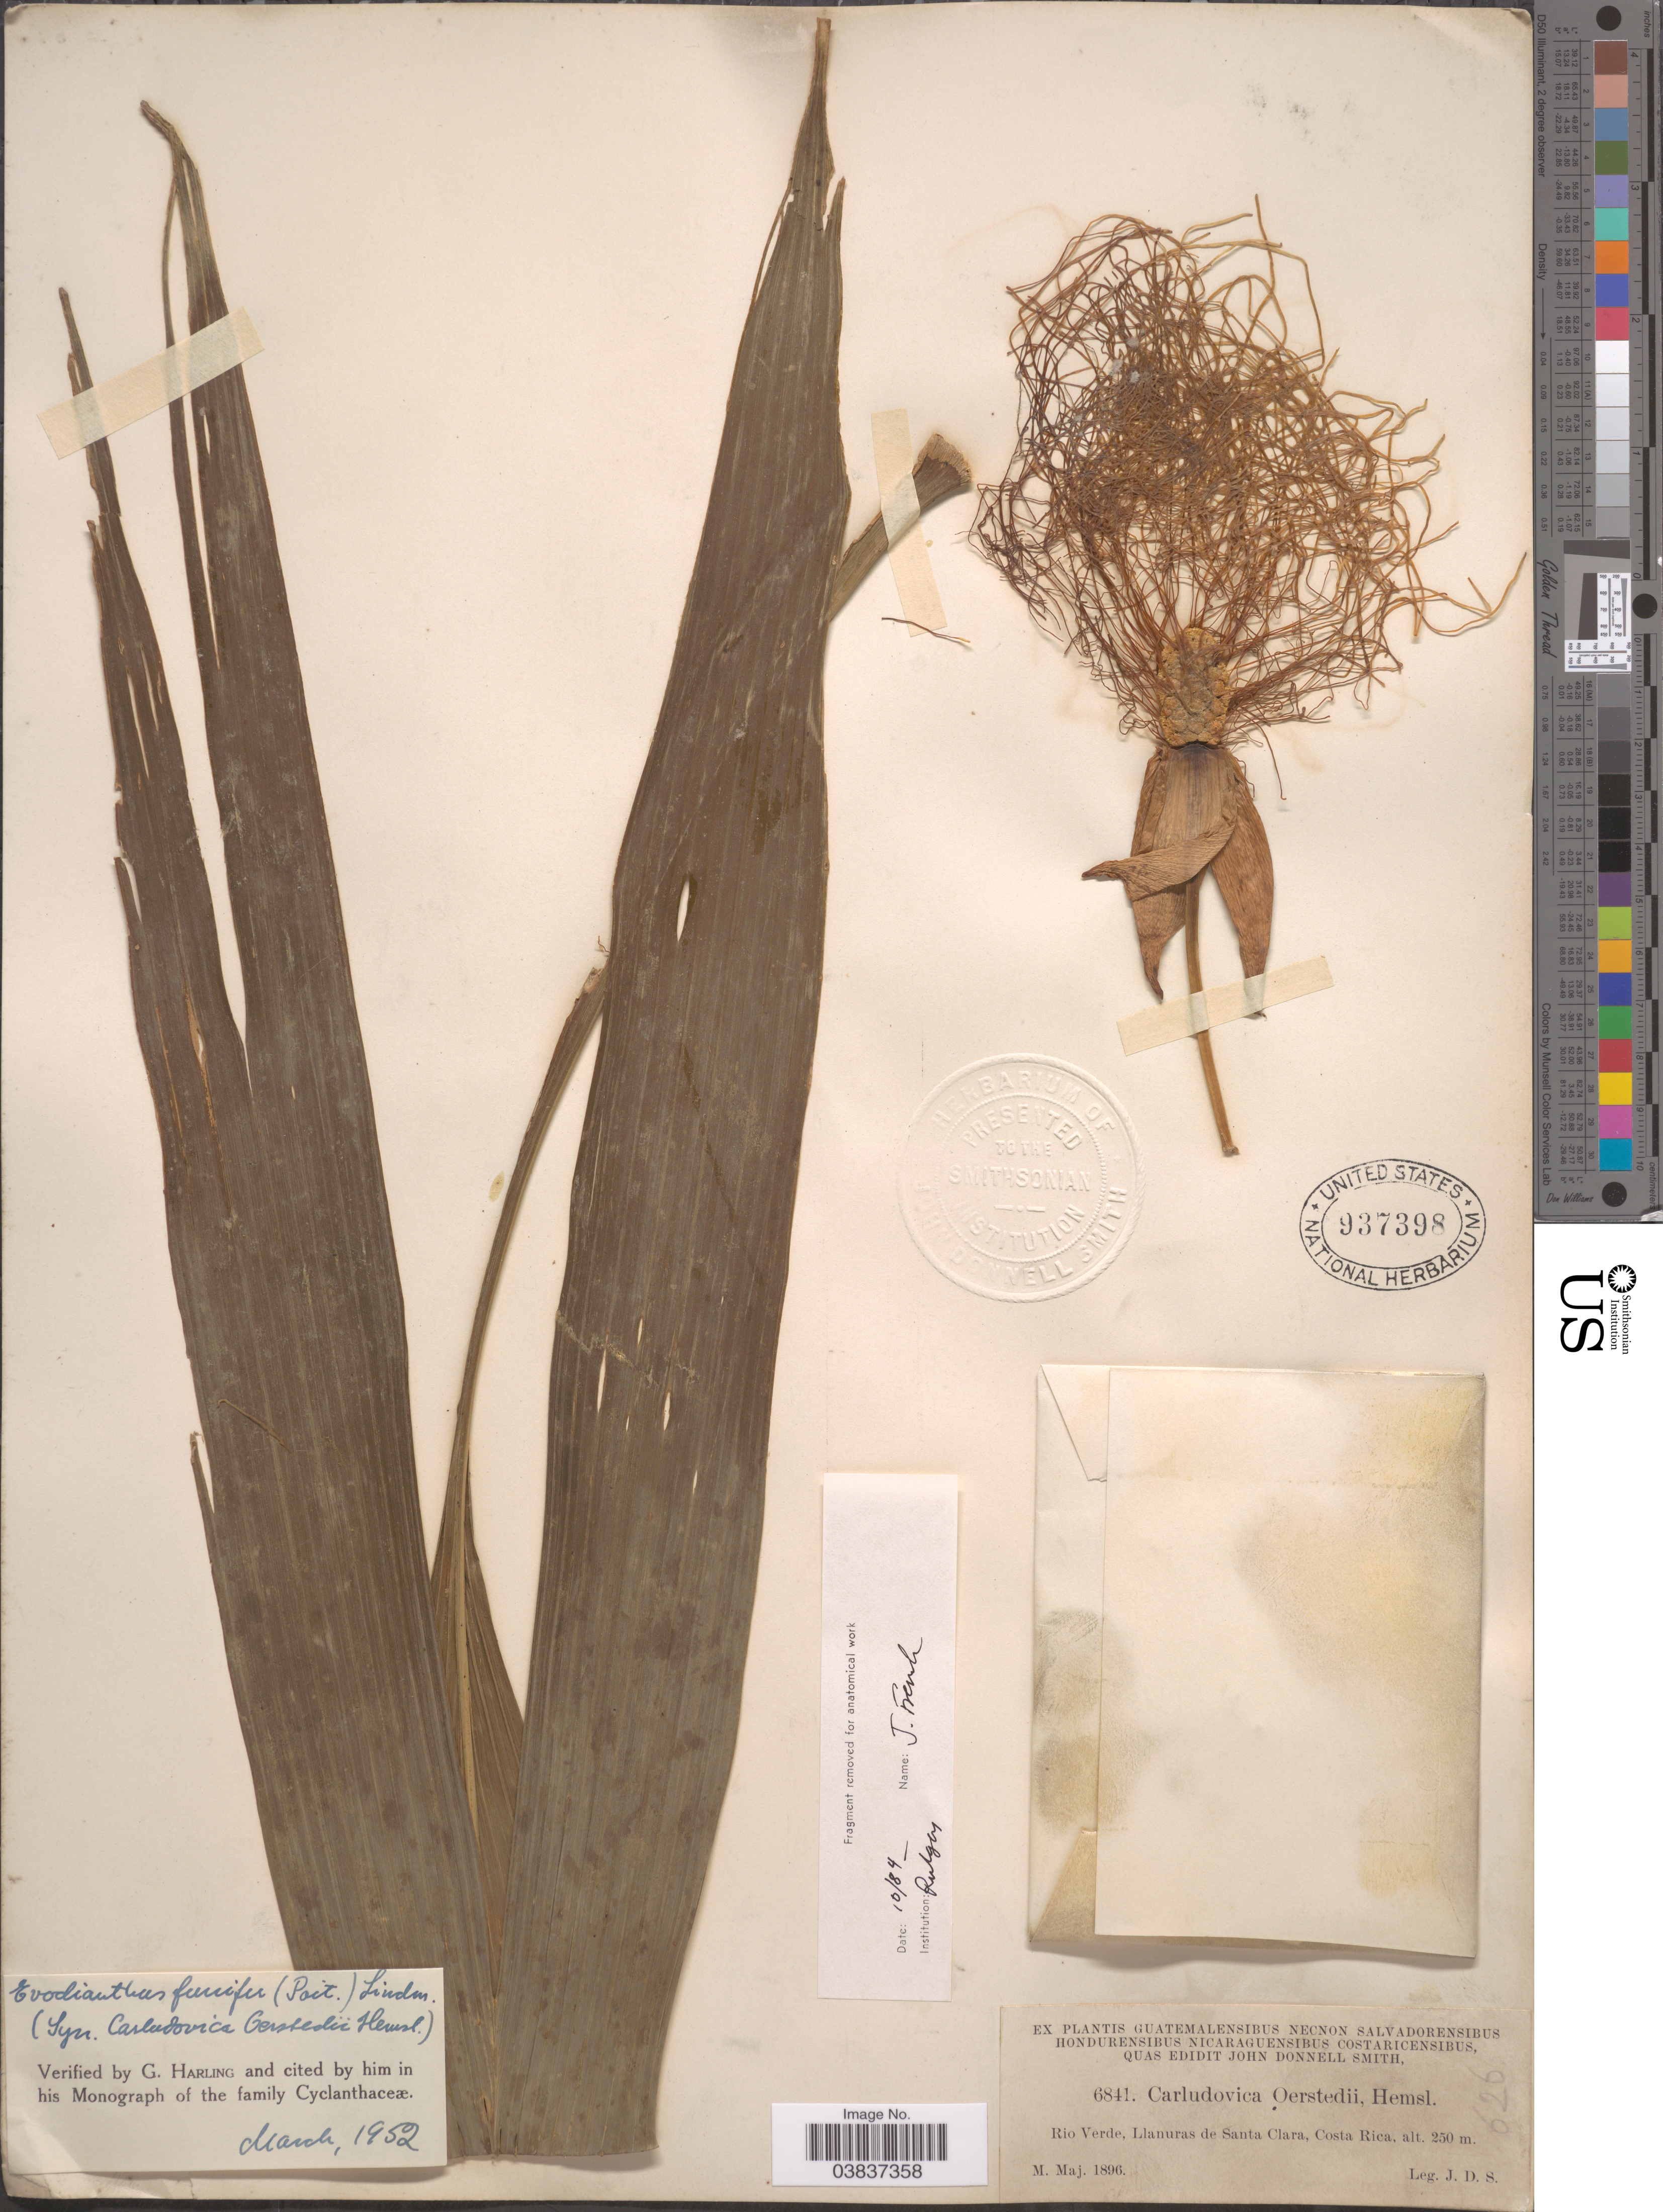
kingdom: Plantae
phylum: Tracheophyta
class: Liliopsida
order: Pandanales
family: Cyclanthaceae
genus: Evodianthus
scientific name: Evodianthus funifer subsp. funifer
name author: (Poit.) Lindm.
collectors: J. Donnell Smith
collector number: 6841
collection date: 1896-05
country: Costa Rica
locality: Rio Verde, Llanuras de Santa Clara.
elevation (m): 250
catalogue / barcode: US 937398